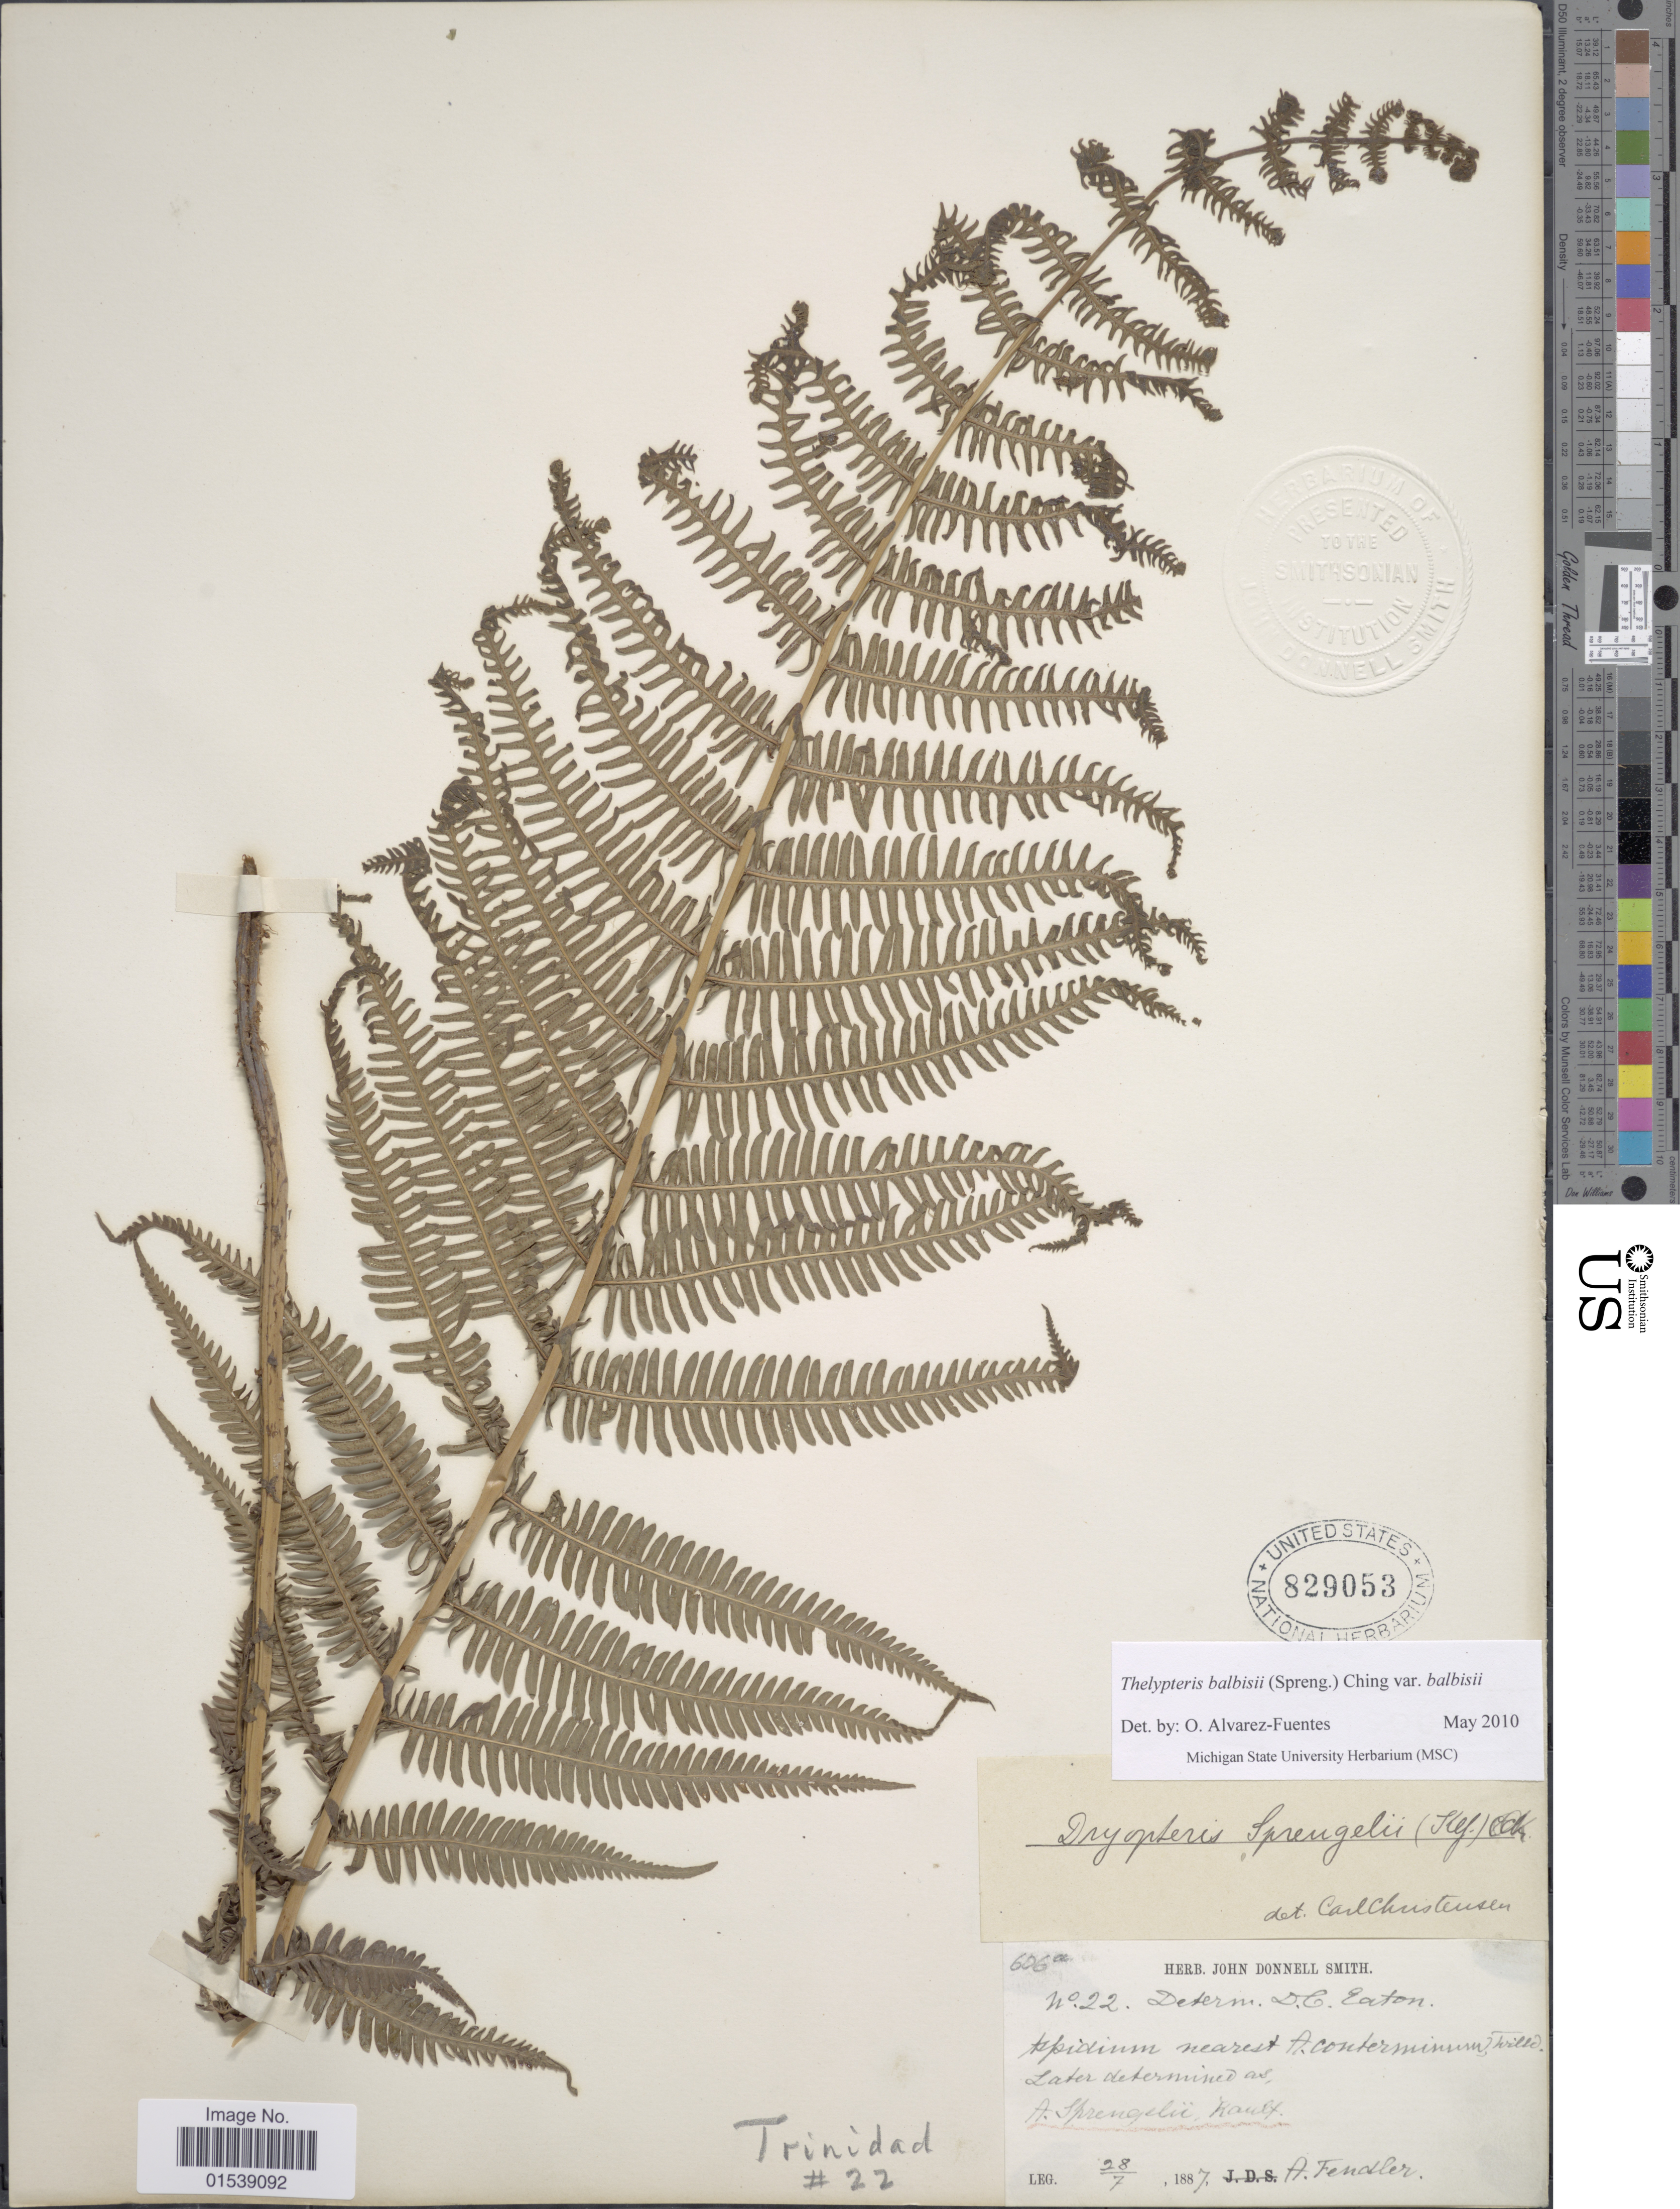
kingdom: Plantae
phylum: Tracheophyta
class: Polypodiopsida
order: Polypodiales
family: Thelypteridaceae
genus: Amauropelta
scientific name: Amauropelta balbisii (Spreng.) comb. nov., ined. 2015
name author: (Spreng.)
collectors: A. Fendler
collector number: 22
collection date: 1887-07-28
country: Trinidad and Tobago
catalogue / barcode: US 829053